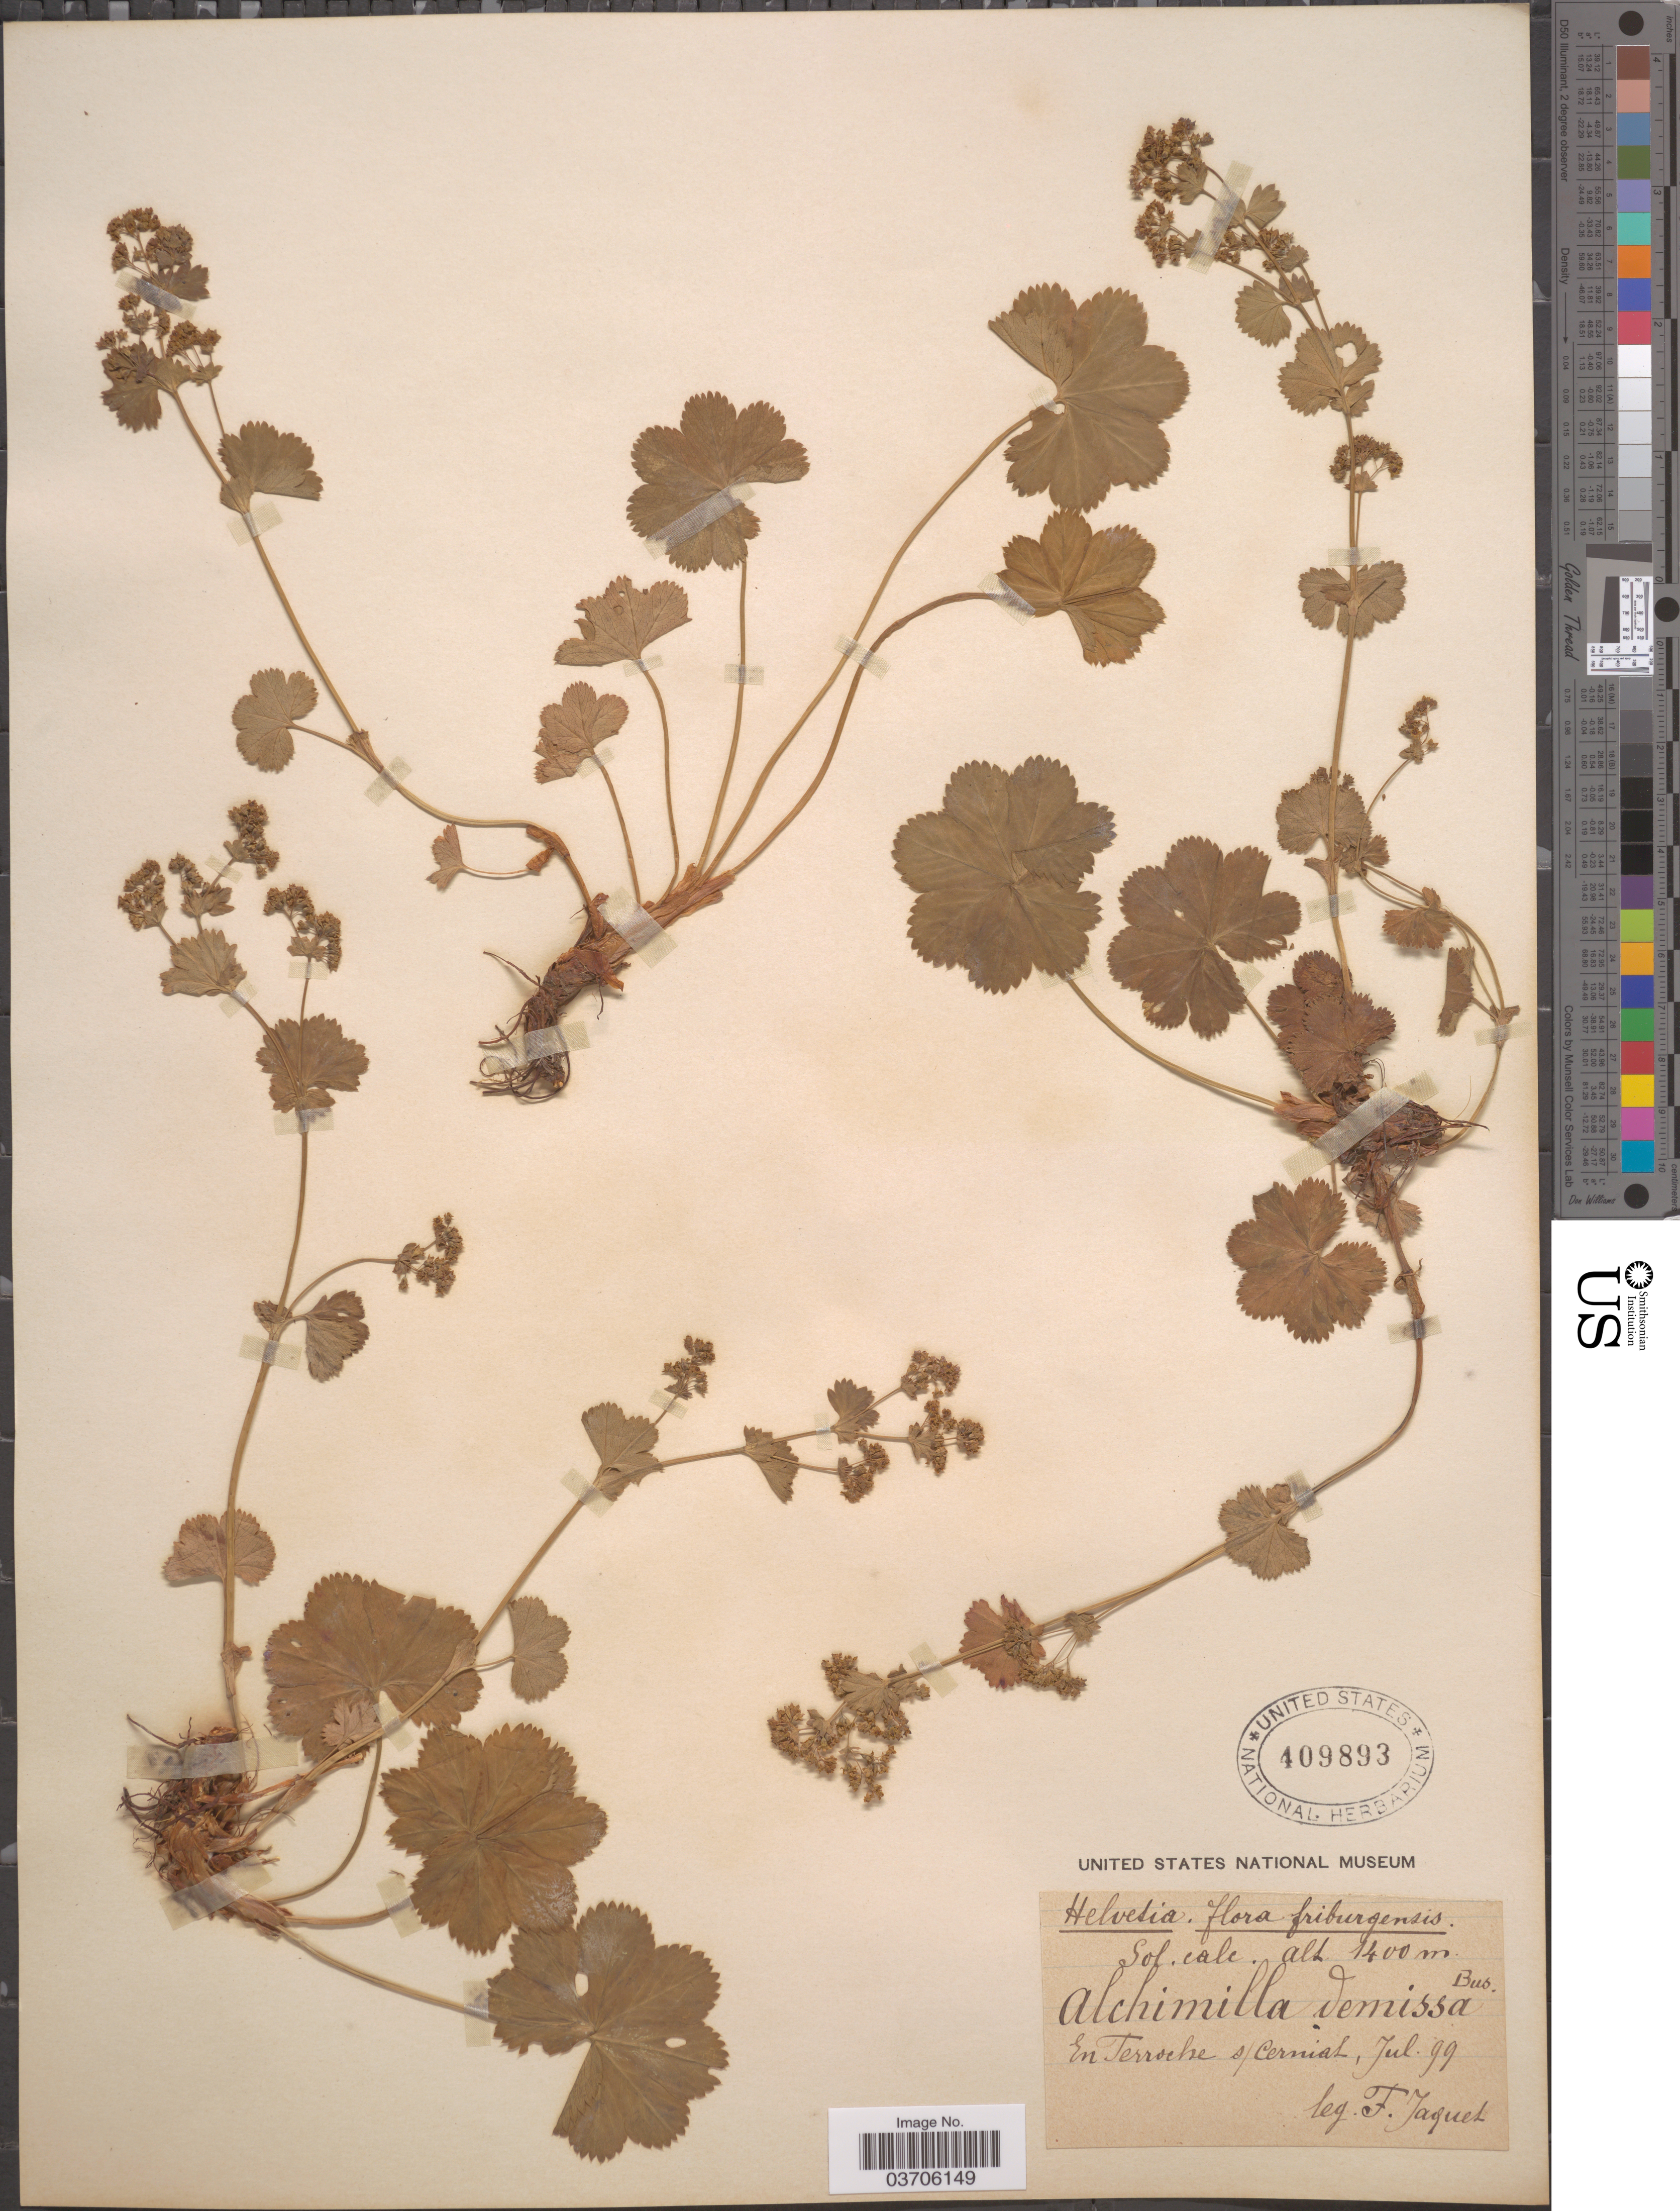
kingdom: Plantae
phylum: Tracheophyta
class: Magnoliopsida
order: Rosales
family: Rosaceae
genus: Alchemilla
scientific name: Alchemilla demissa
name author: Buser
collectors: F. Jaquet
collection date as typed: Transcribed d/m/y: /7/99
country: Switzerland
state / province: Fribourg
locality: Helvetia. En Terroche s/ Cerniat.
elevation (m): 1400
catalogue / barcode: US 409893